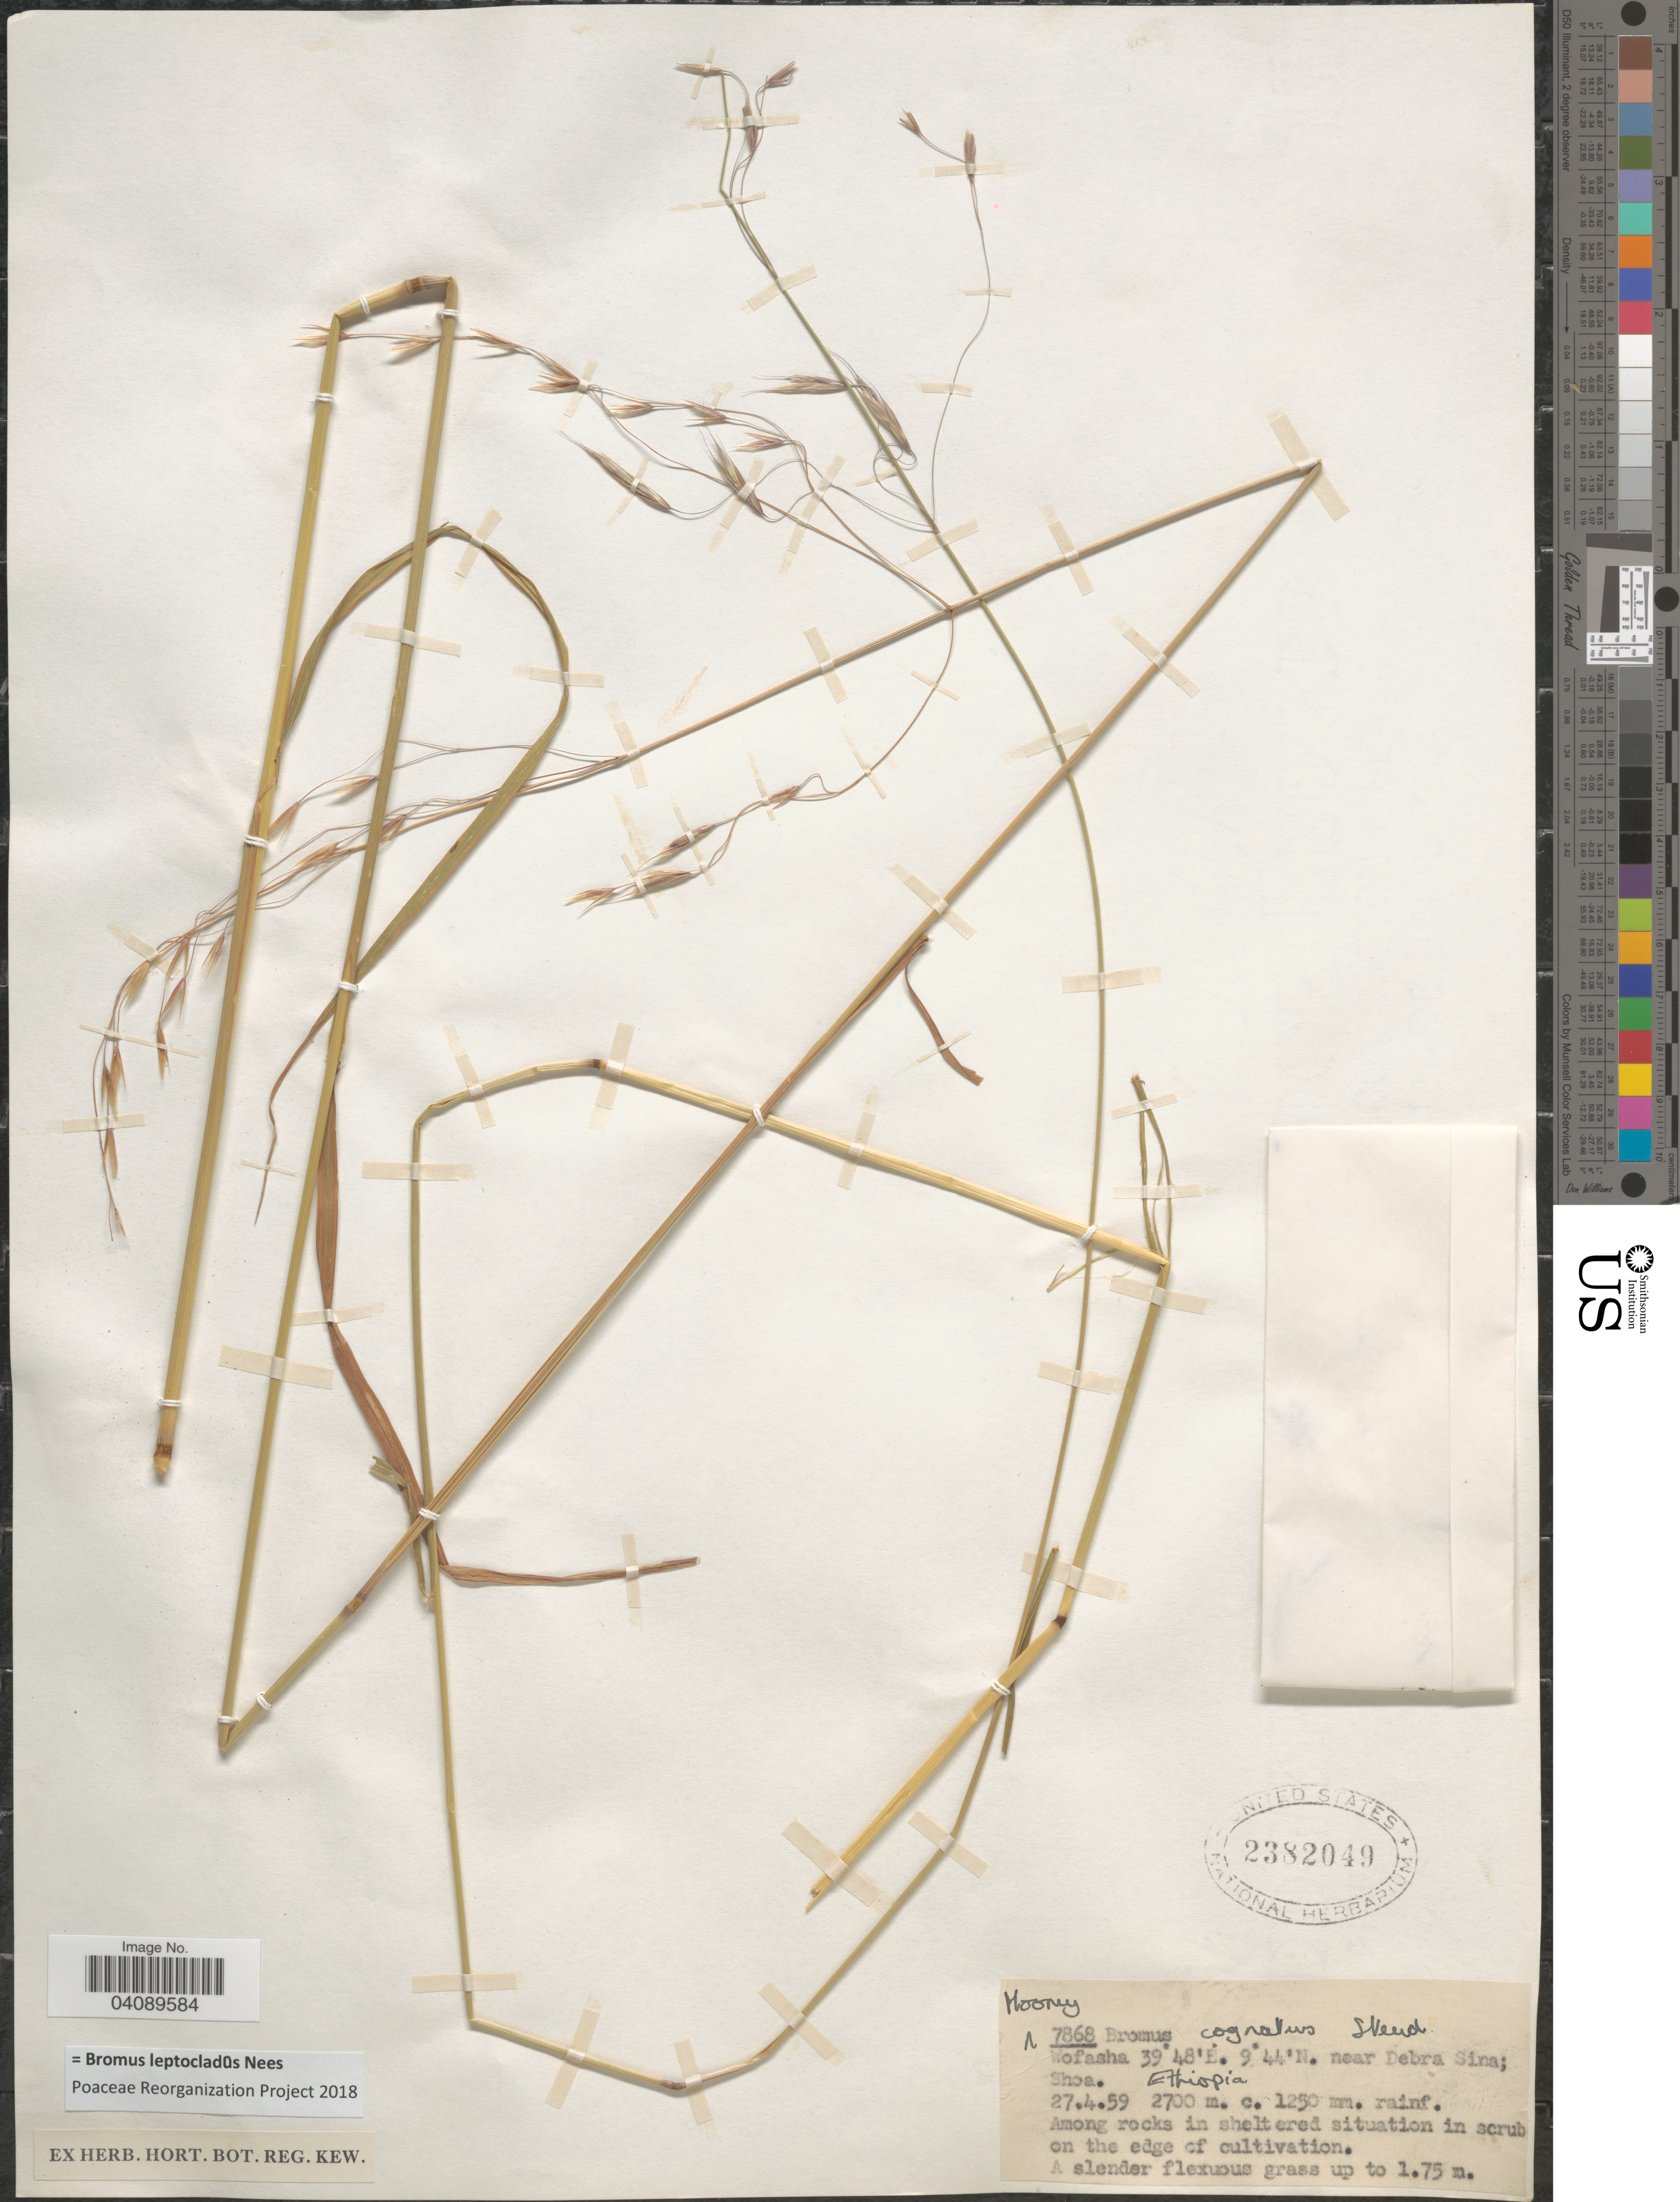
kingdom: Plantae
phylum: Tracheophyta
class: Liliopsida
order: Poales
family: Poaceae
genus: Bromus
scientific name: Bromus leptoclados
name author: Nees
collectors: Mooney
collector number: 7868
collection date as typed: Transcribed d/m/y: 27/4/59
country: Ethiopia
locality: Wofasha, near Debra Sina; Shoa.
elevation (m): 2700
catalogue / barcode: US 2382049